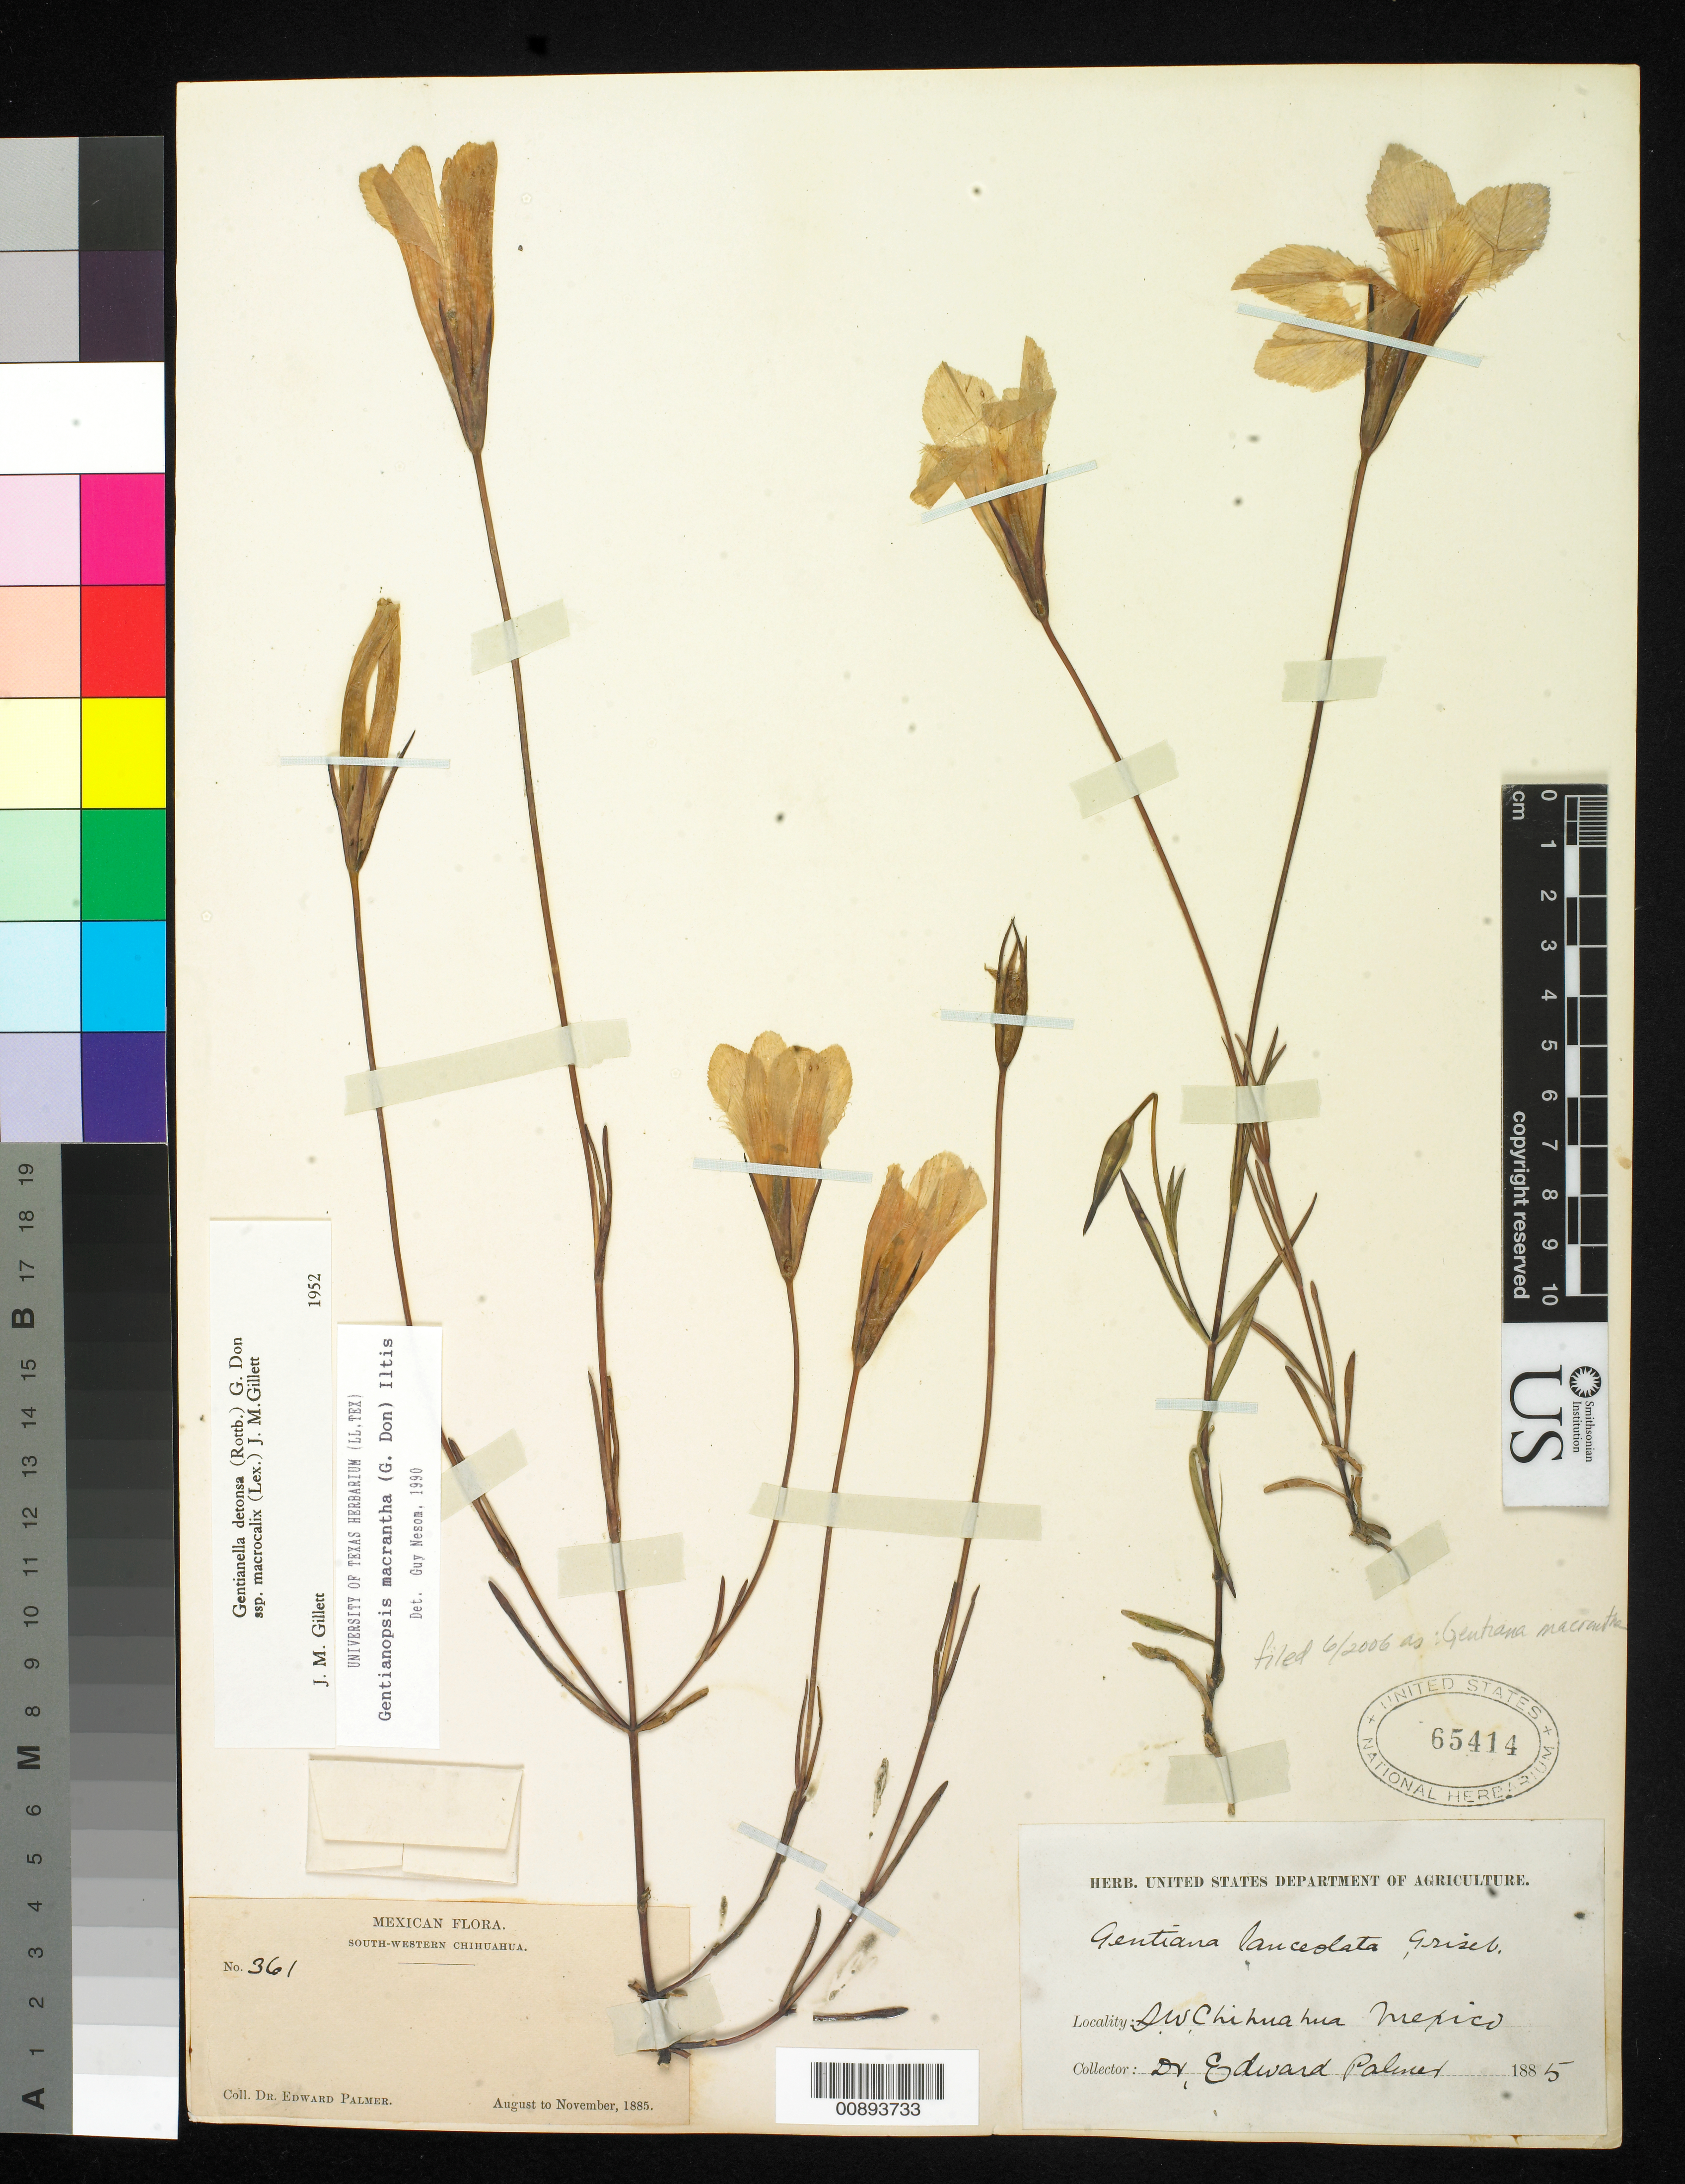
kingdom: Plantae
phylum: Tracheophyta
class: Magnoliopsida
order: Gentianales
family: Gentianaceae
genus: Gentiana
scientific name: Gentiana macrantha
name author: (D. Don) Griseb.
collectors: E. Palmer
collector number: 361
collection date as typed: Aug 1885 to -- Nov 1885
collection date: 1885-08/1885-11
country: Mexico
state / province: Chihuahua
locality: South-Western Chihuahua.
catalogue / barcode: US 65414